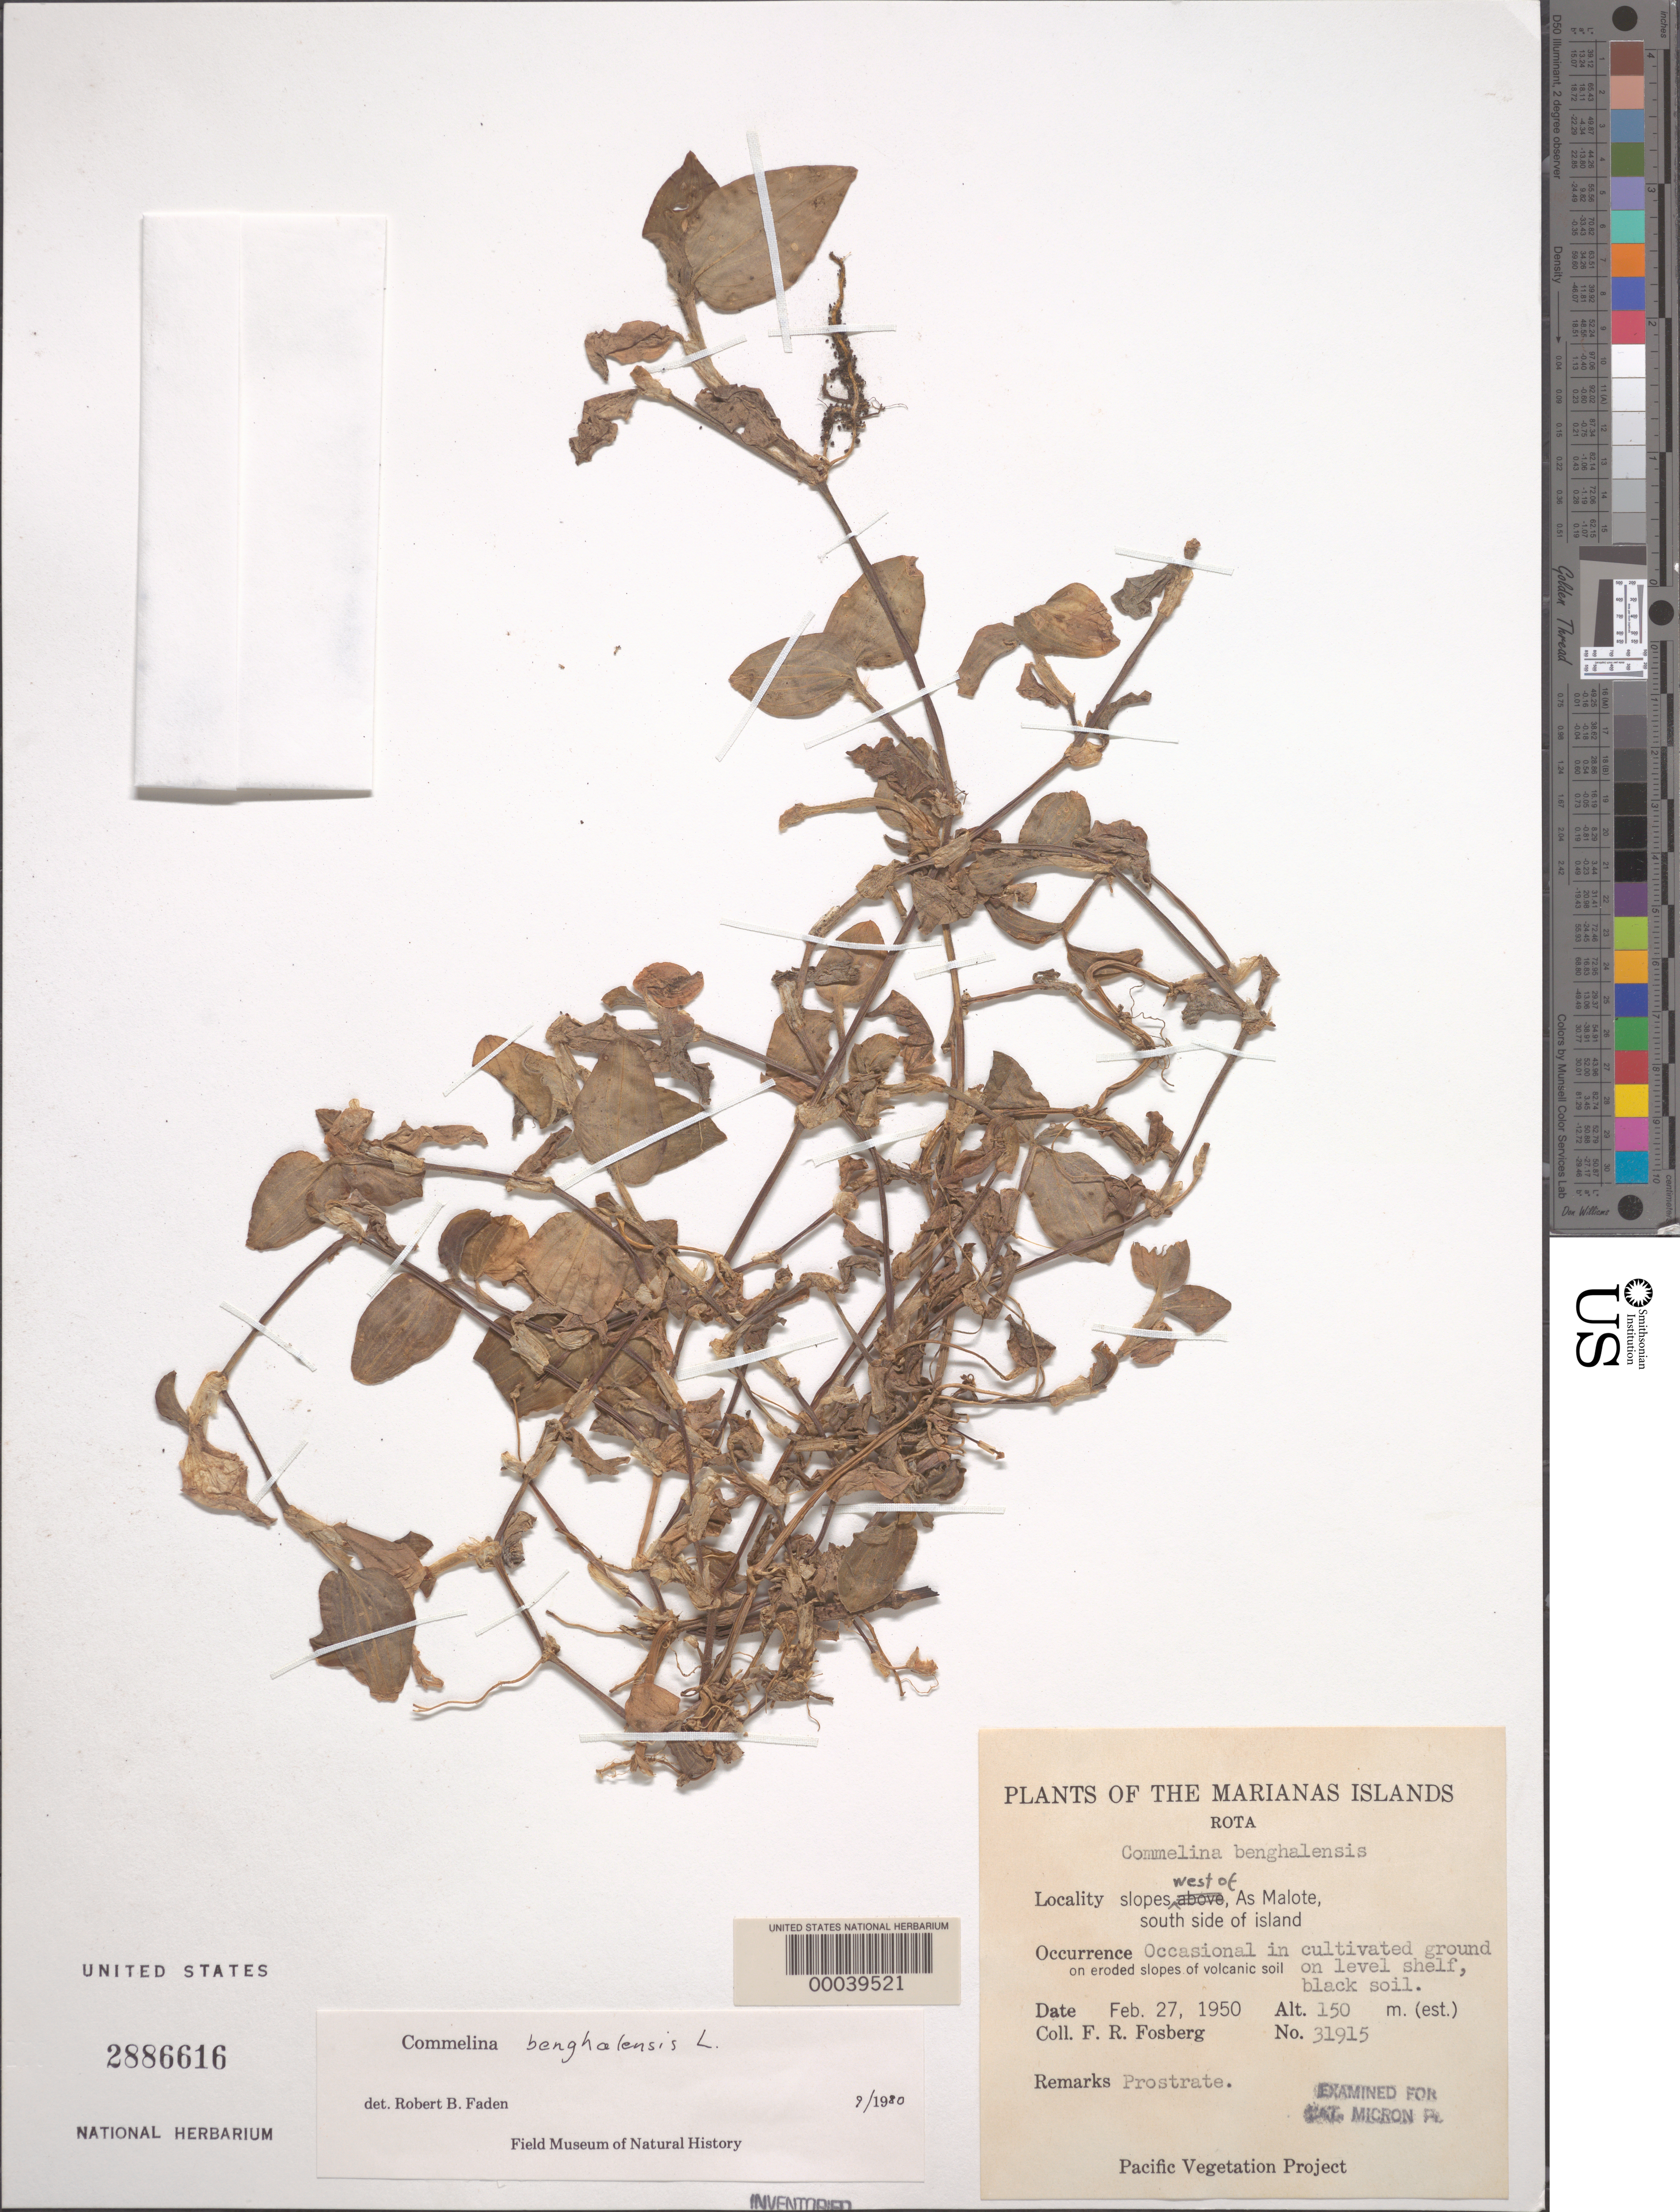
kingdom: Plantae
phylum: Tracheophyta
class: Liliopsida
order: Commelinales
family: Commelinaceae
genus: Commelina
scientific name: Commelina benghalensis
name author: L.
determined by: Faden, Robert B., (US), Smithsonian Institution - National Museum of Natural History (UNITED STATES)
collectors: F. R. Fosberg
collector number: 31915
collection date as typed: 27 Feb 1950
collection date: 1950-02-27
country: Northern Mariana Islands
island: Rota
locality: W of as malote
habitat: Cultivated black soil, level shelf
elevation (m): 150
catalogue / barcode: US 2886616